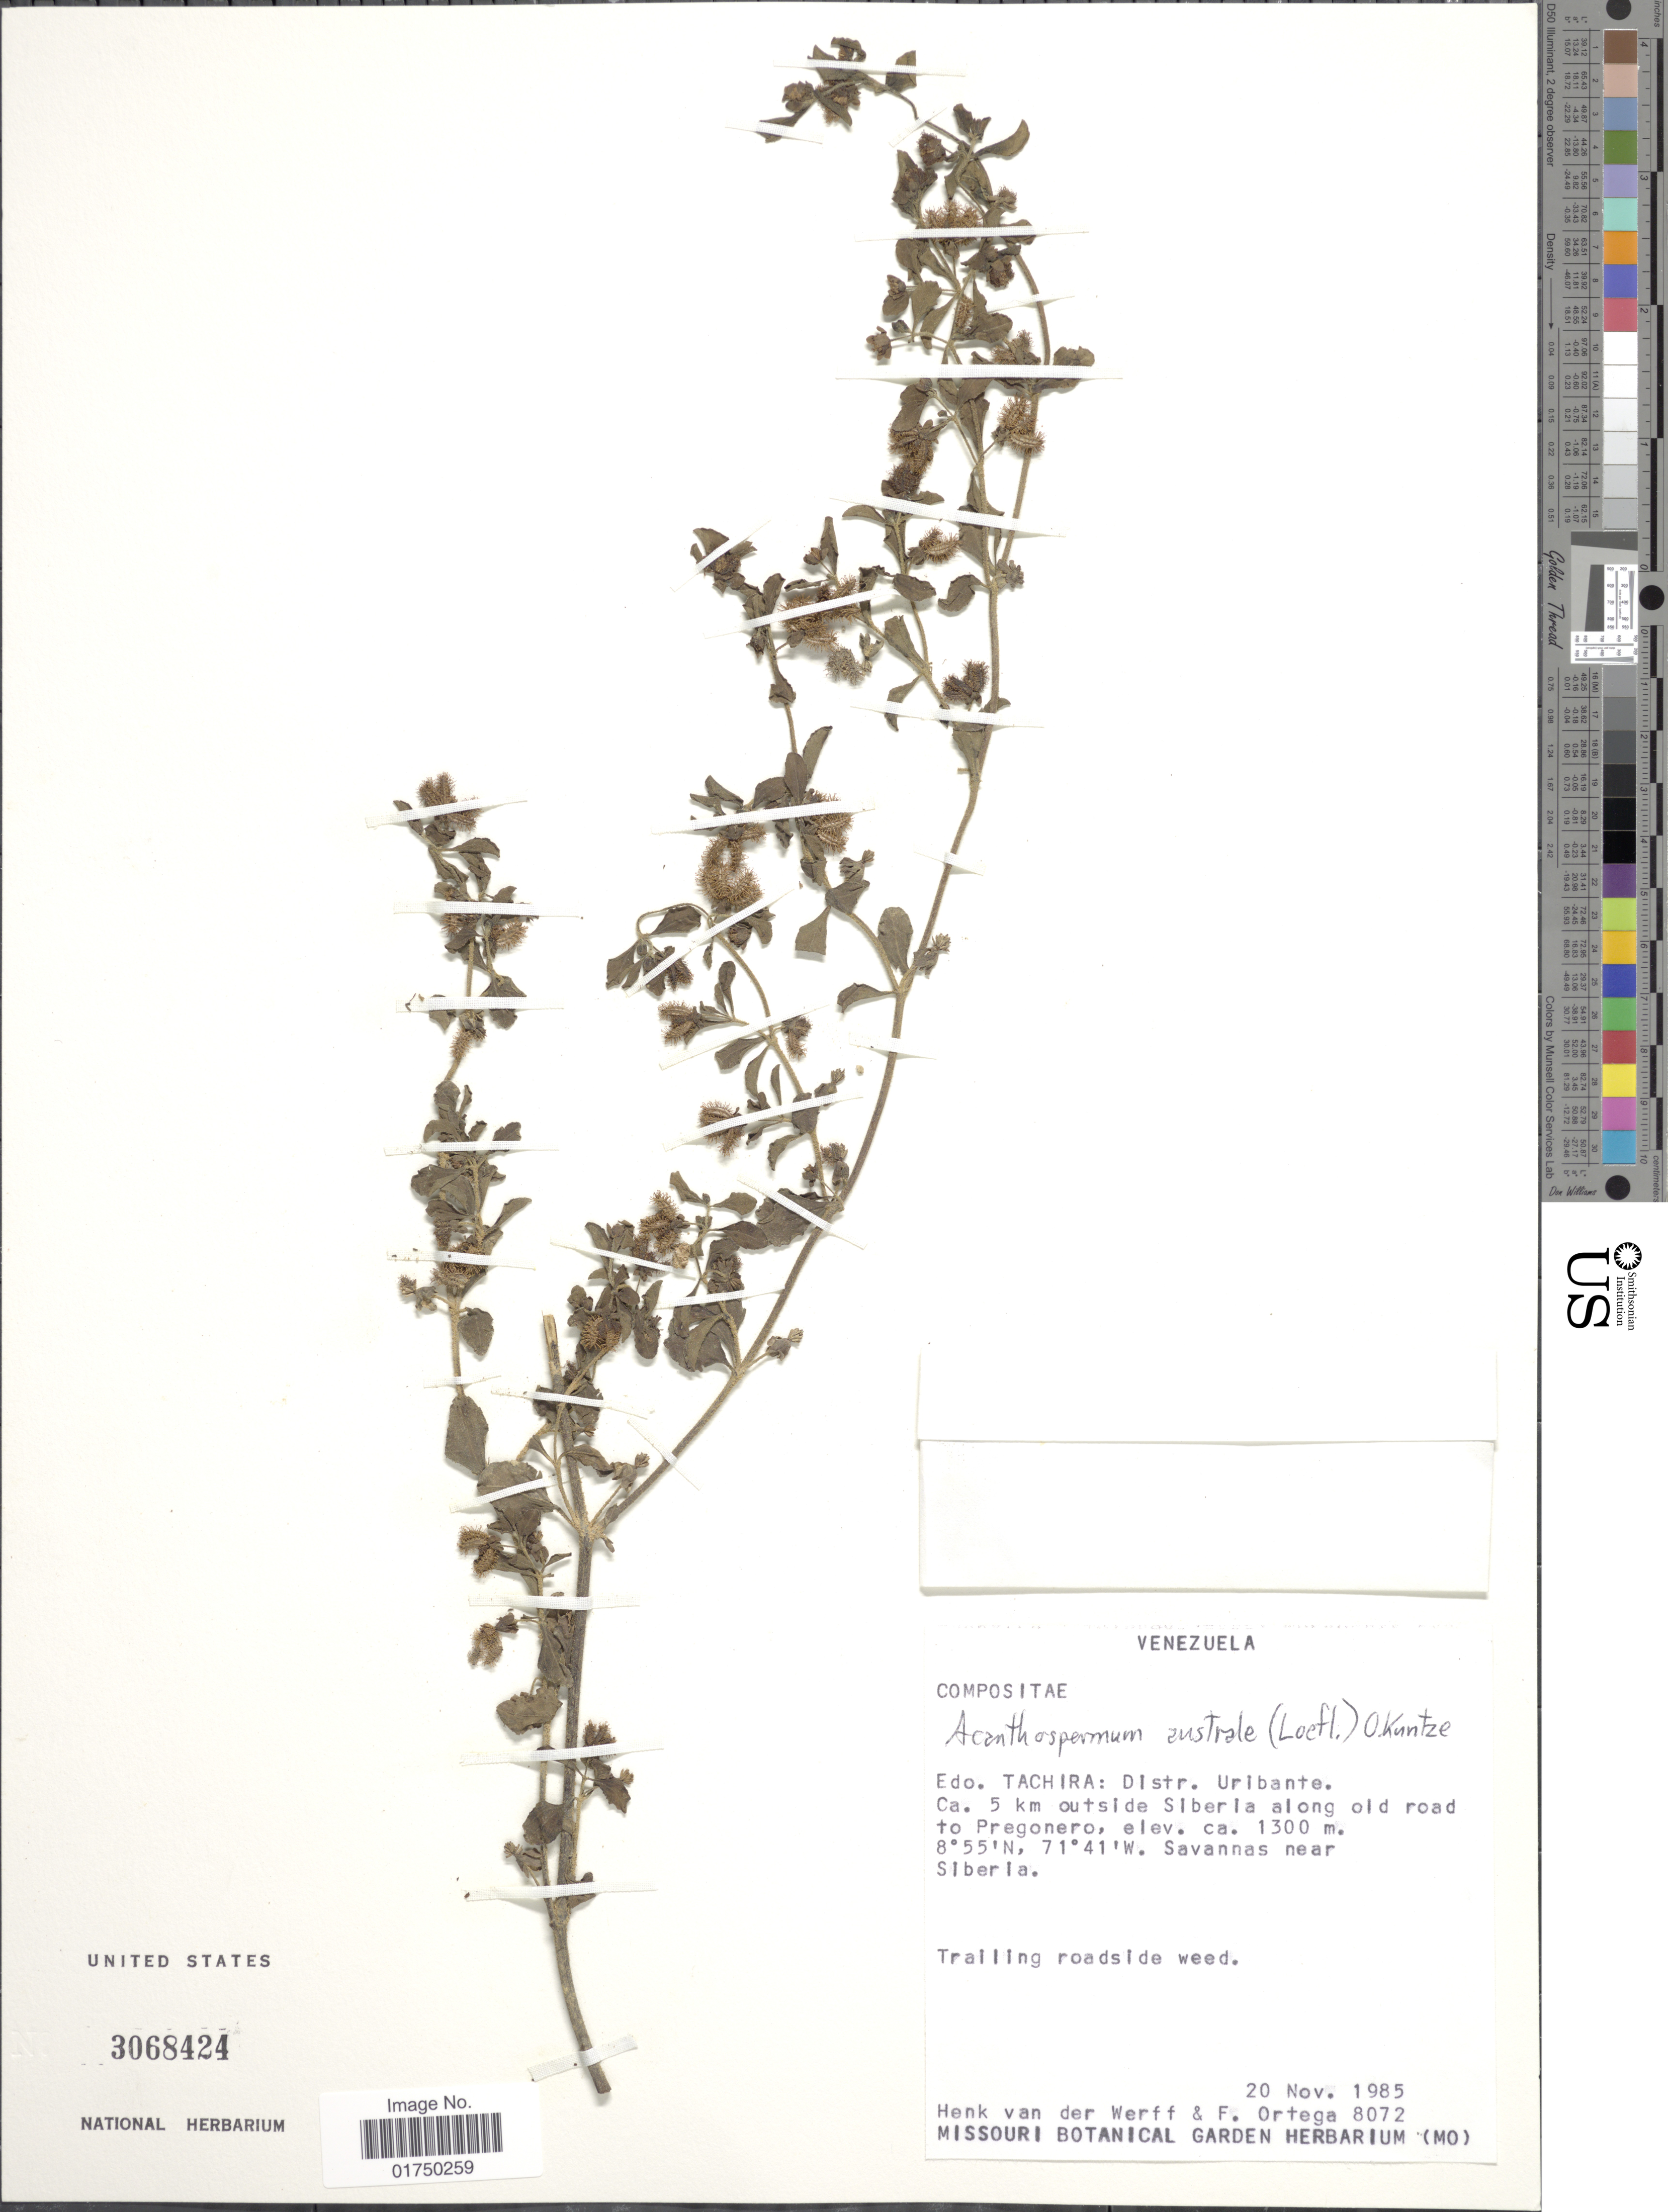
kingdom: Plantae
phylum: Tracheophyta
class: Magnoliopsida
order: Asterales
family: Asteraceae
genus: Acanthospermum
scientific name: Acanthospermum australe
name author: (Loefl.) Kuntze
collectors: H. van der Werff & F. J. Ortega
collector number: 8072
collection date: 1985-11-20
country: Venezuela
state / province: Tachira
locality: Edo. Tachira: Distr. Uribante. Ca. 5 km outside Siberla along old road to Pregonero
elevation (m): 1300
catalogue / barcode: US 3068424